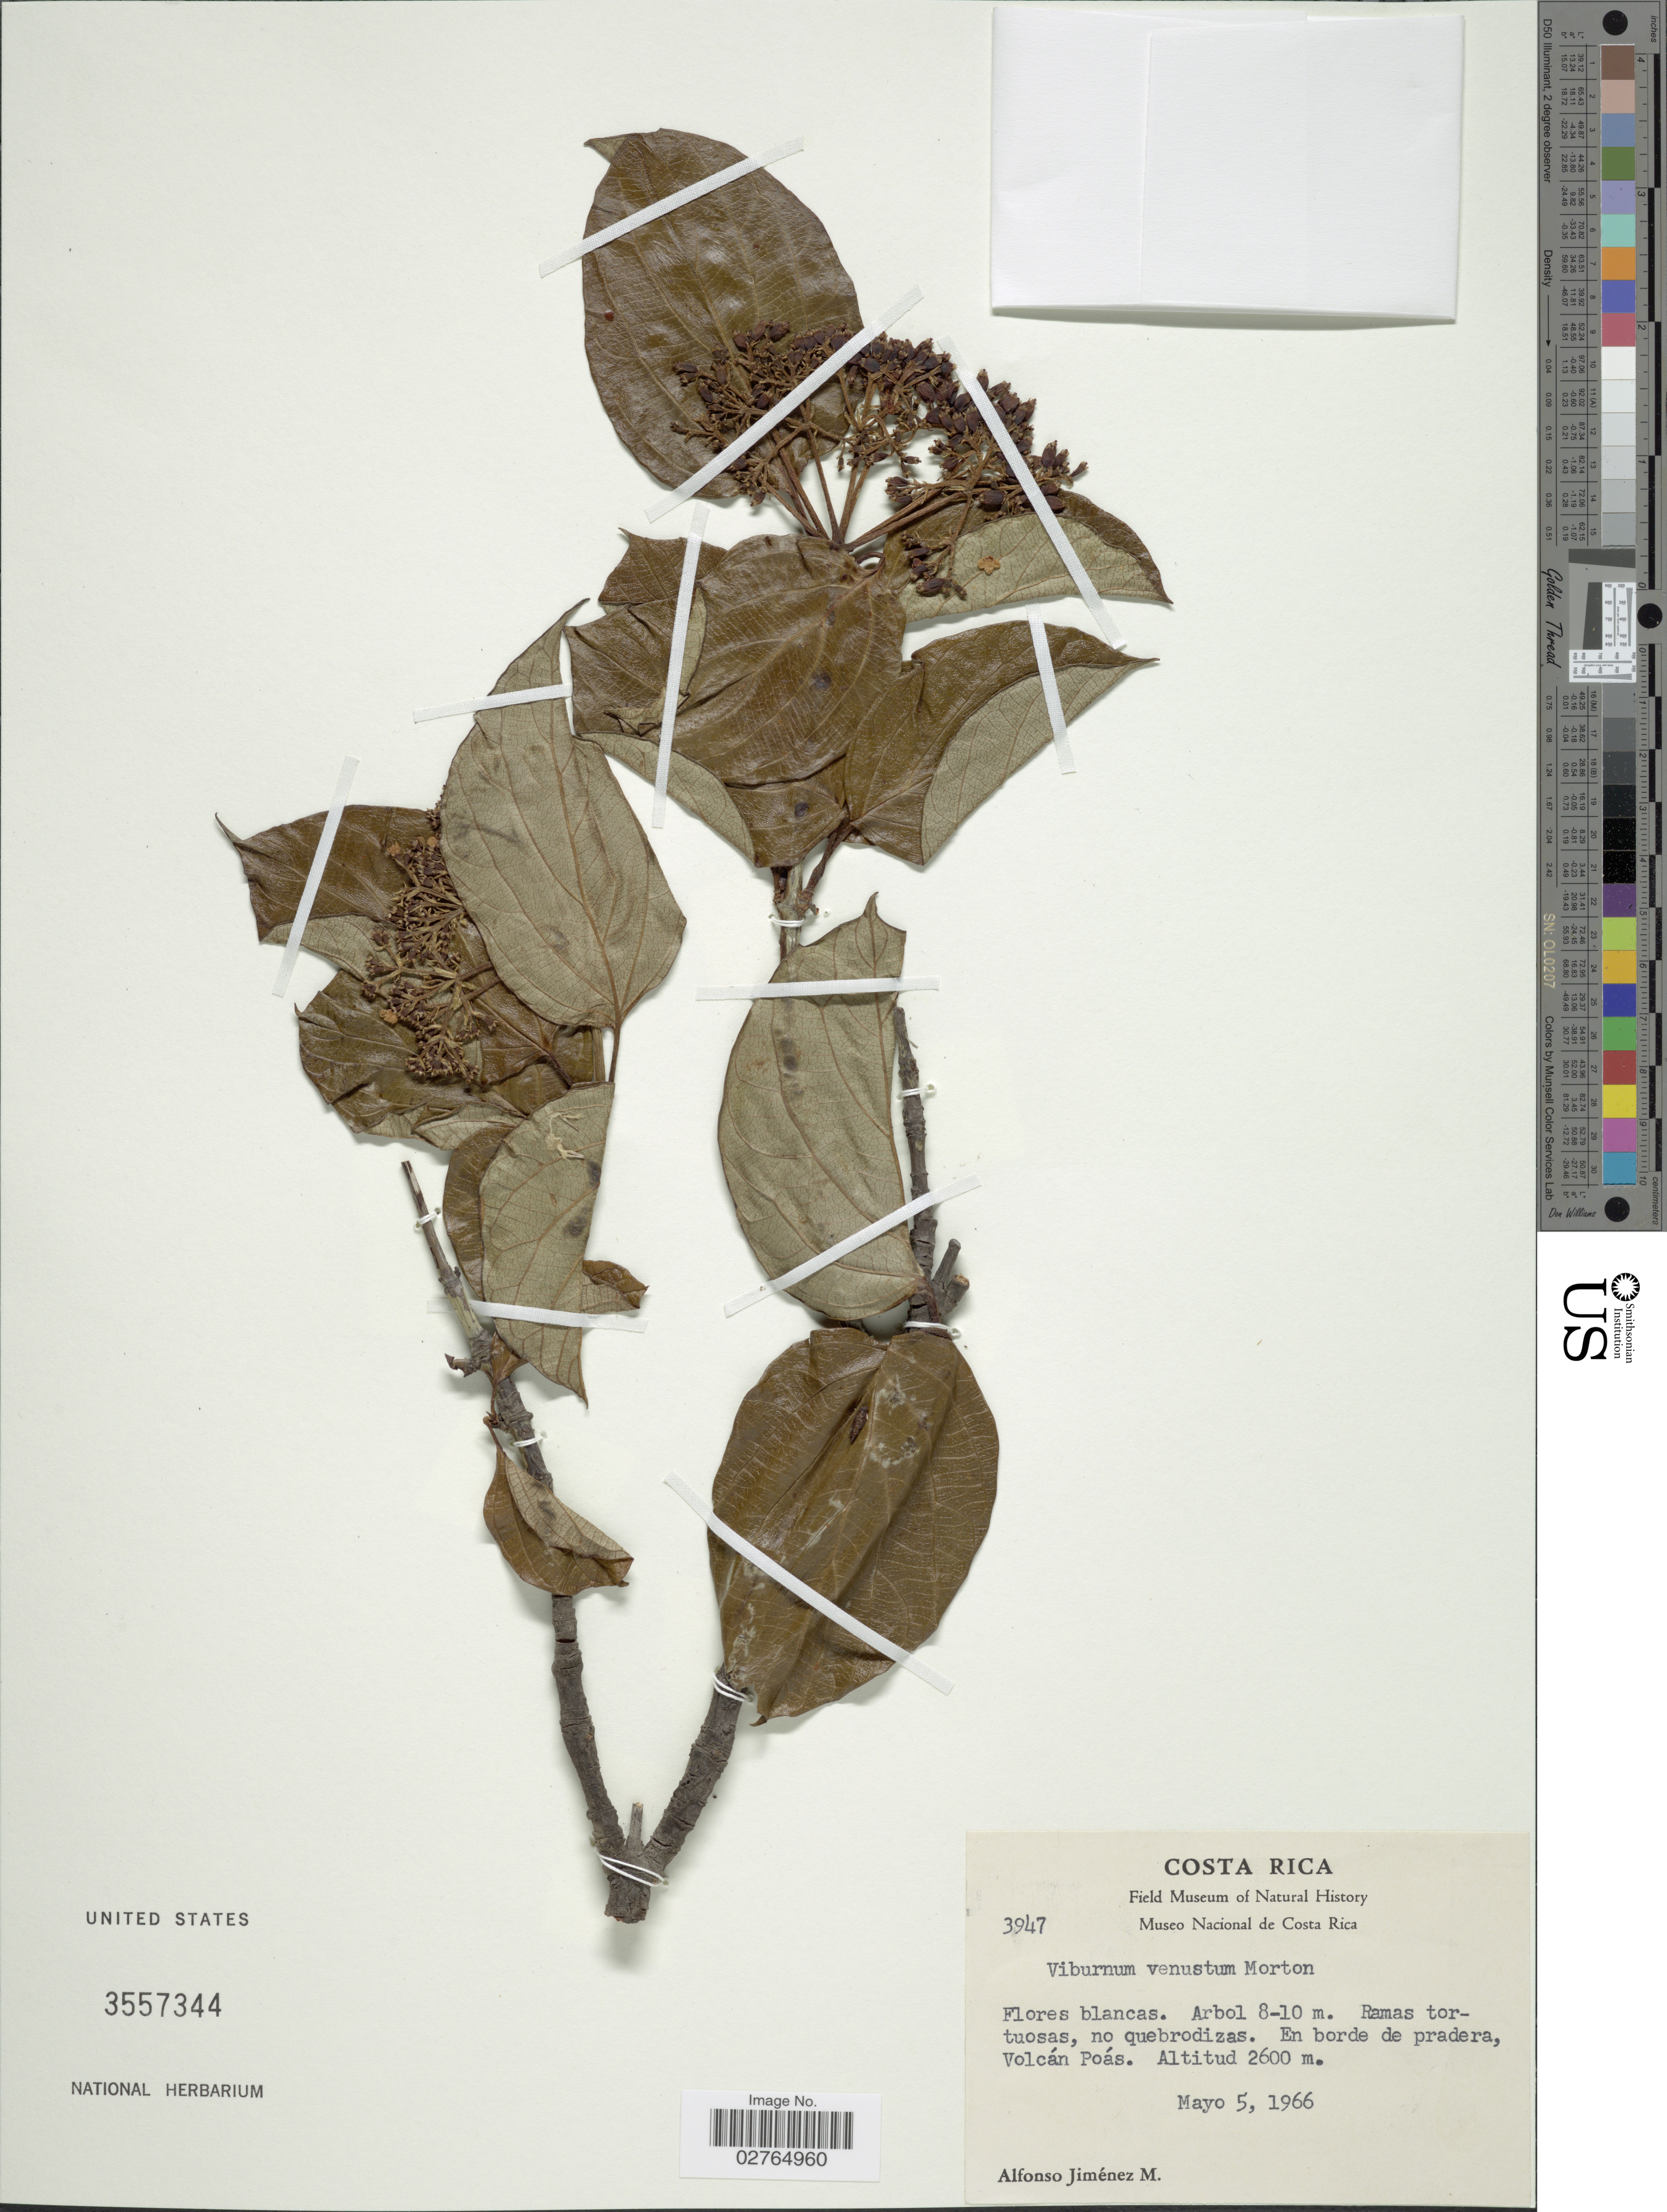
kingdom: Plantae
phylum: Tracheophyta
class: Magnoliopsida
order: Dipsacales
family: Viburnaceae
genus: Viburnum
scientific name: Viburnum venustum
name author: C.V. Morton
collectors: A. Jimenez M.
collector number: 3947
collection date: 1966-05-05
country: Costa Rica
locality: En borde de pradera Volcán Poás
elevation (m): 2600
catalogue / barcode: US 3557344